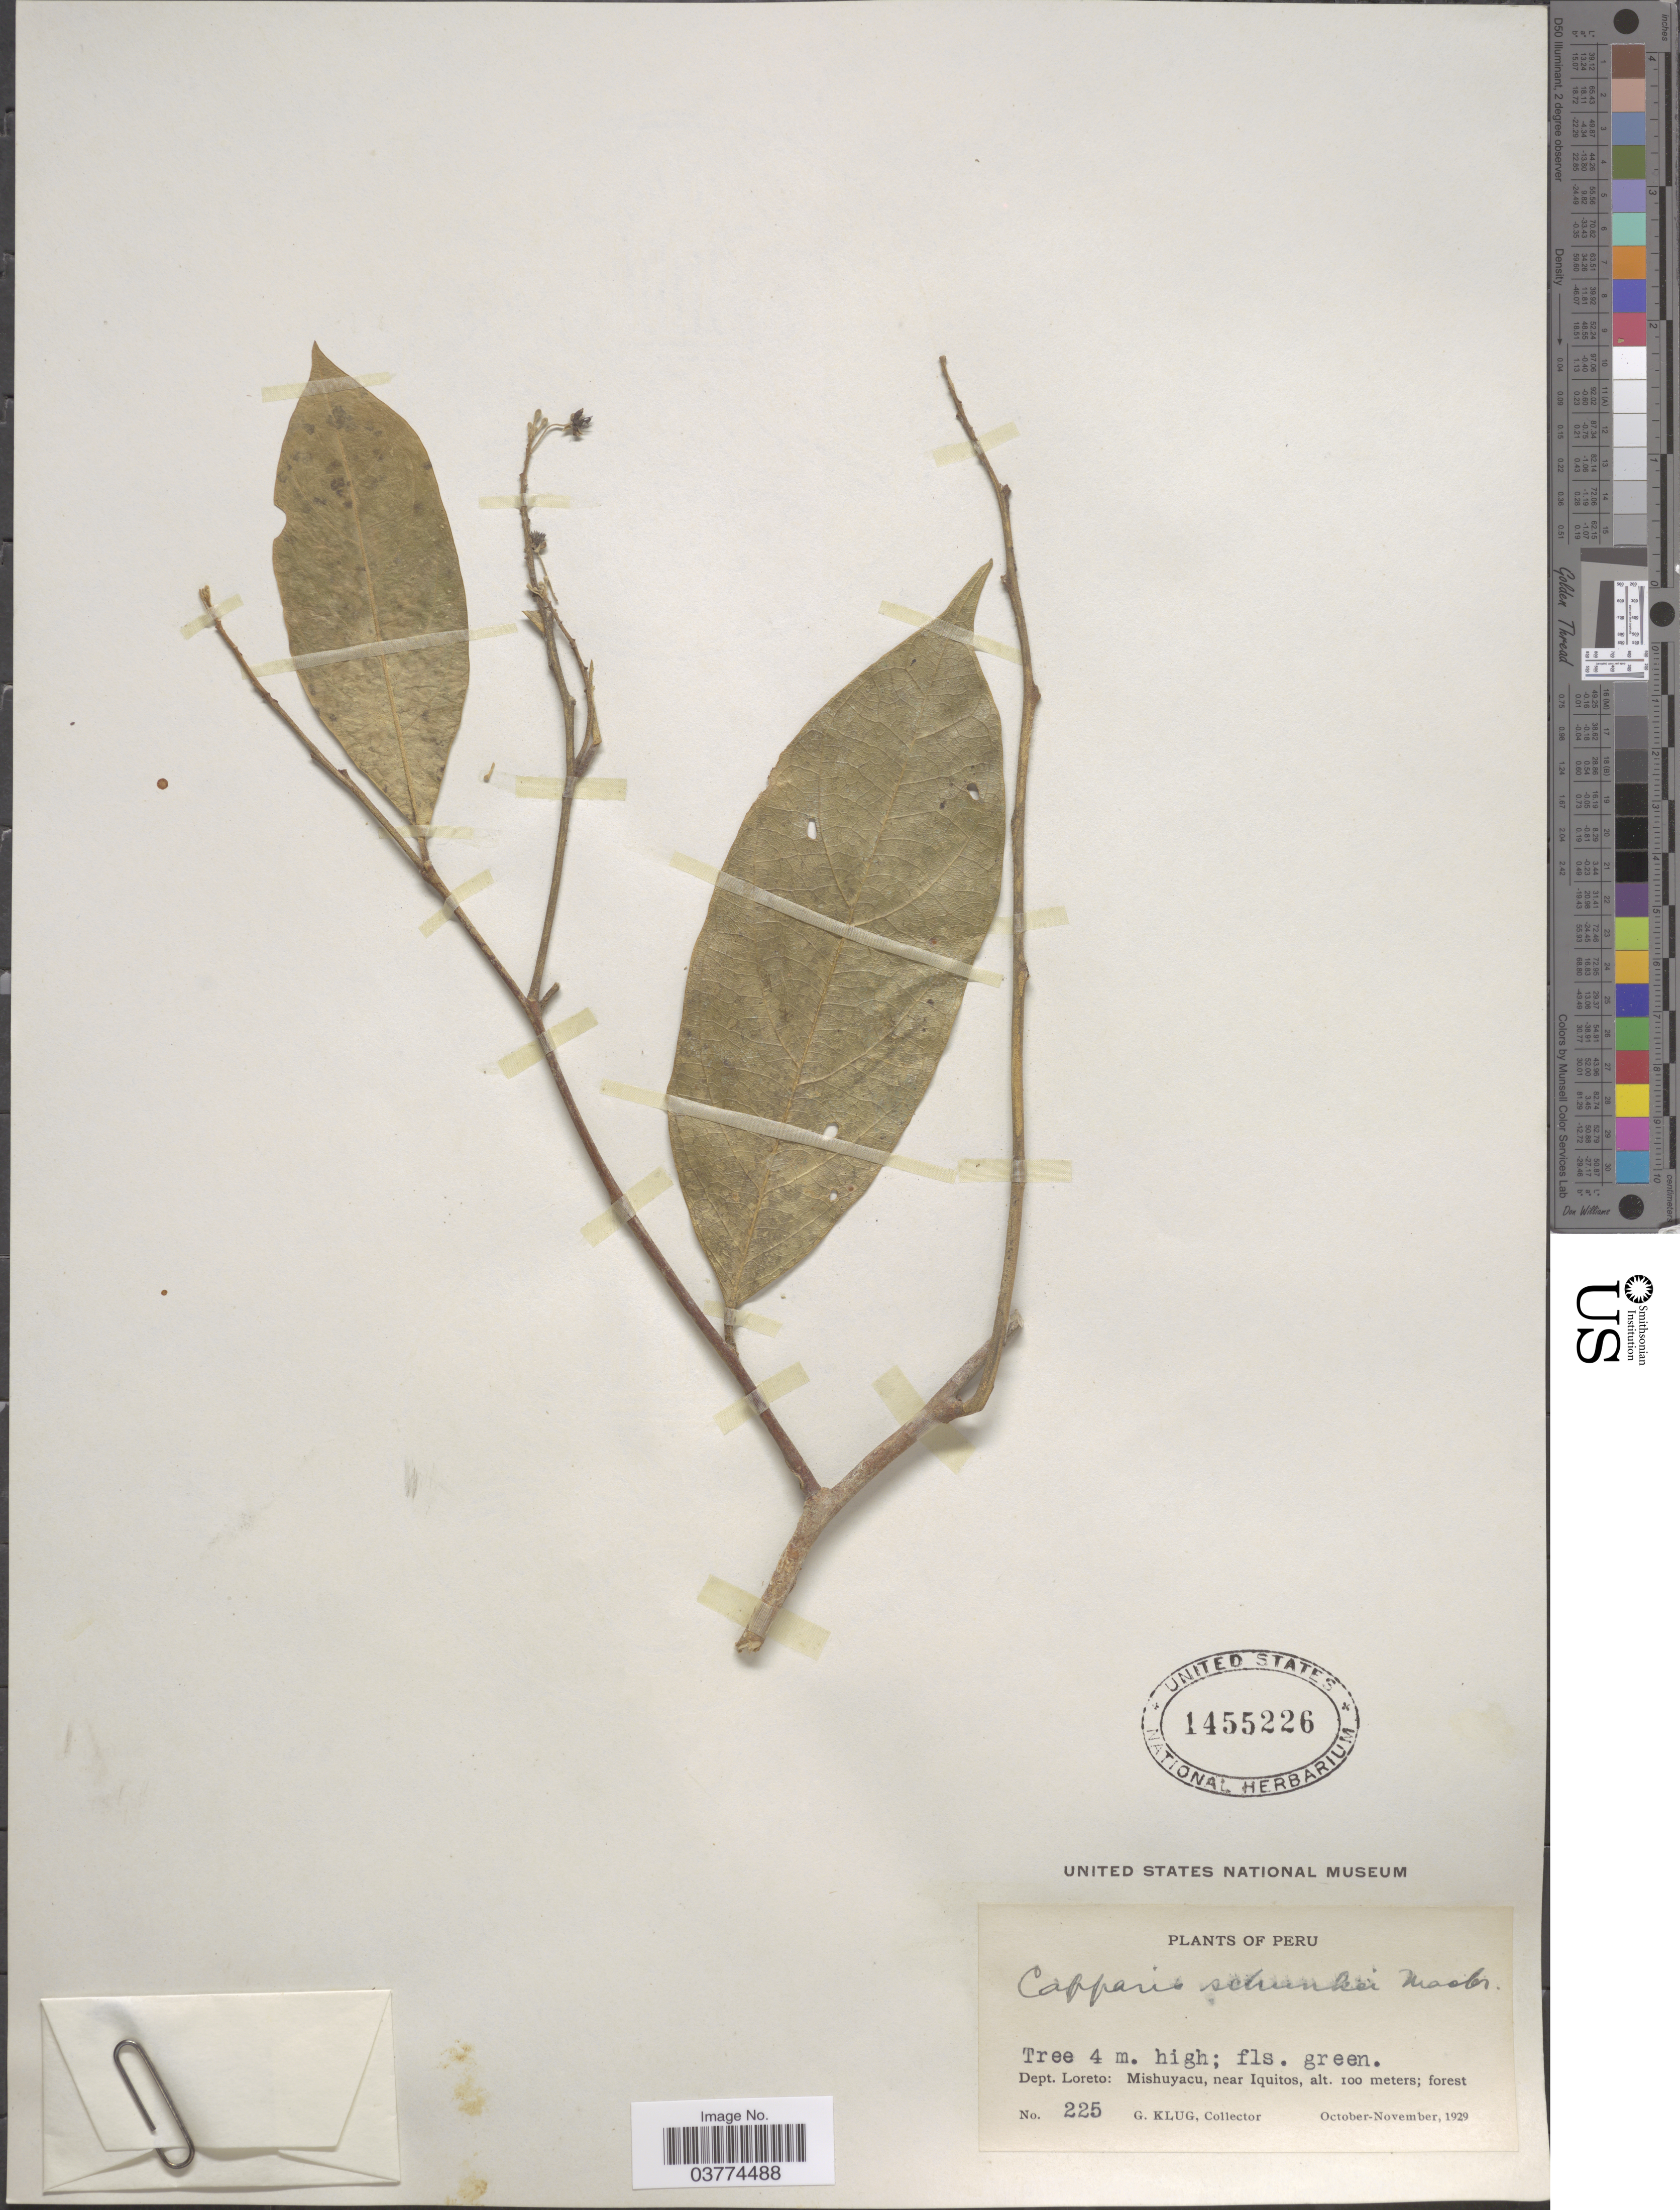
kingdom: Plantae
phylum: Tracheophyta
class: Magnoliopsida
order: Brassicales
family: Capparaceae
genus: Preslianthus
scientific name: Preslianthus pittieri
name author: (Standl.) Cornejo & Iltis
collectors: G. Klug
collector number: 225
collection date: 1929-10/1929-11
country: Peru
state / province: Loreto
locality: Dept. Loreto: Mishuyacu, near Iquitos.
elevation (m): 100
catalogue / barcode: US 1455226